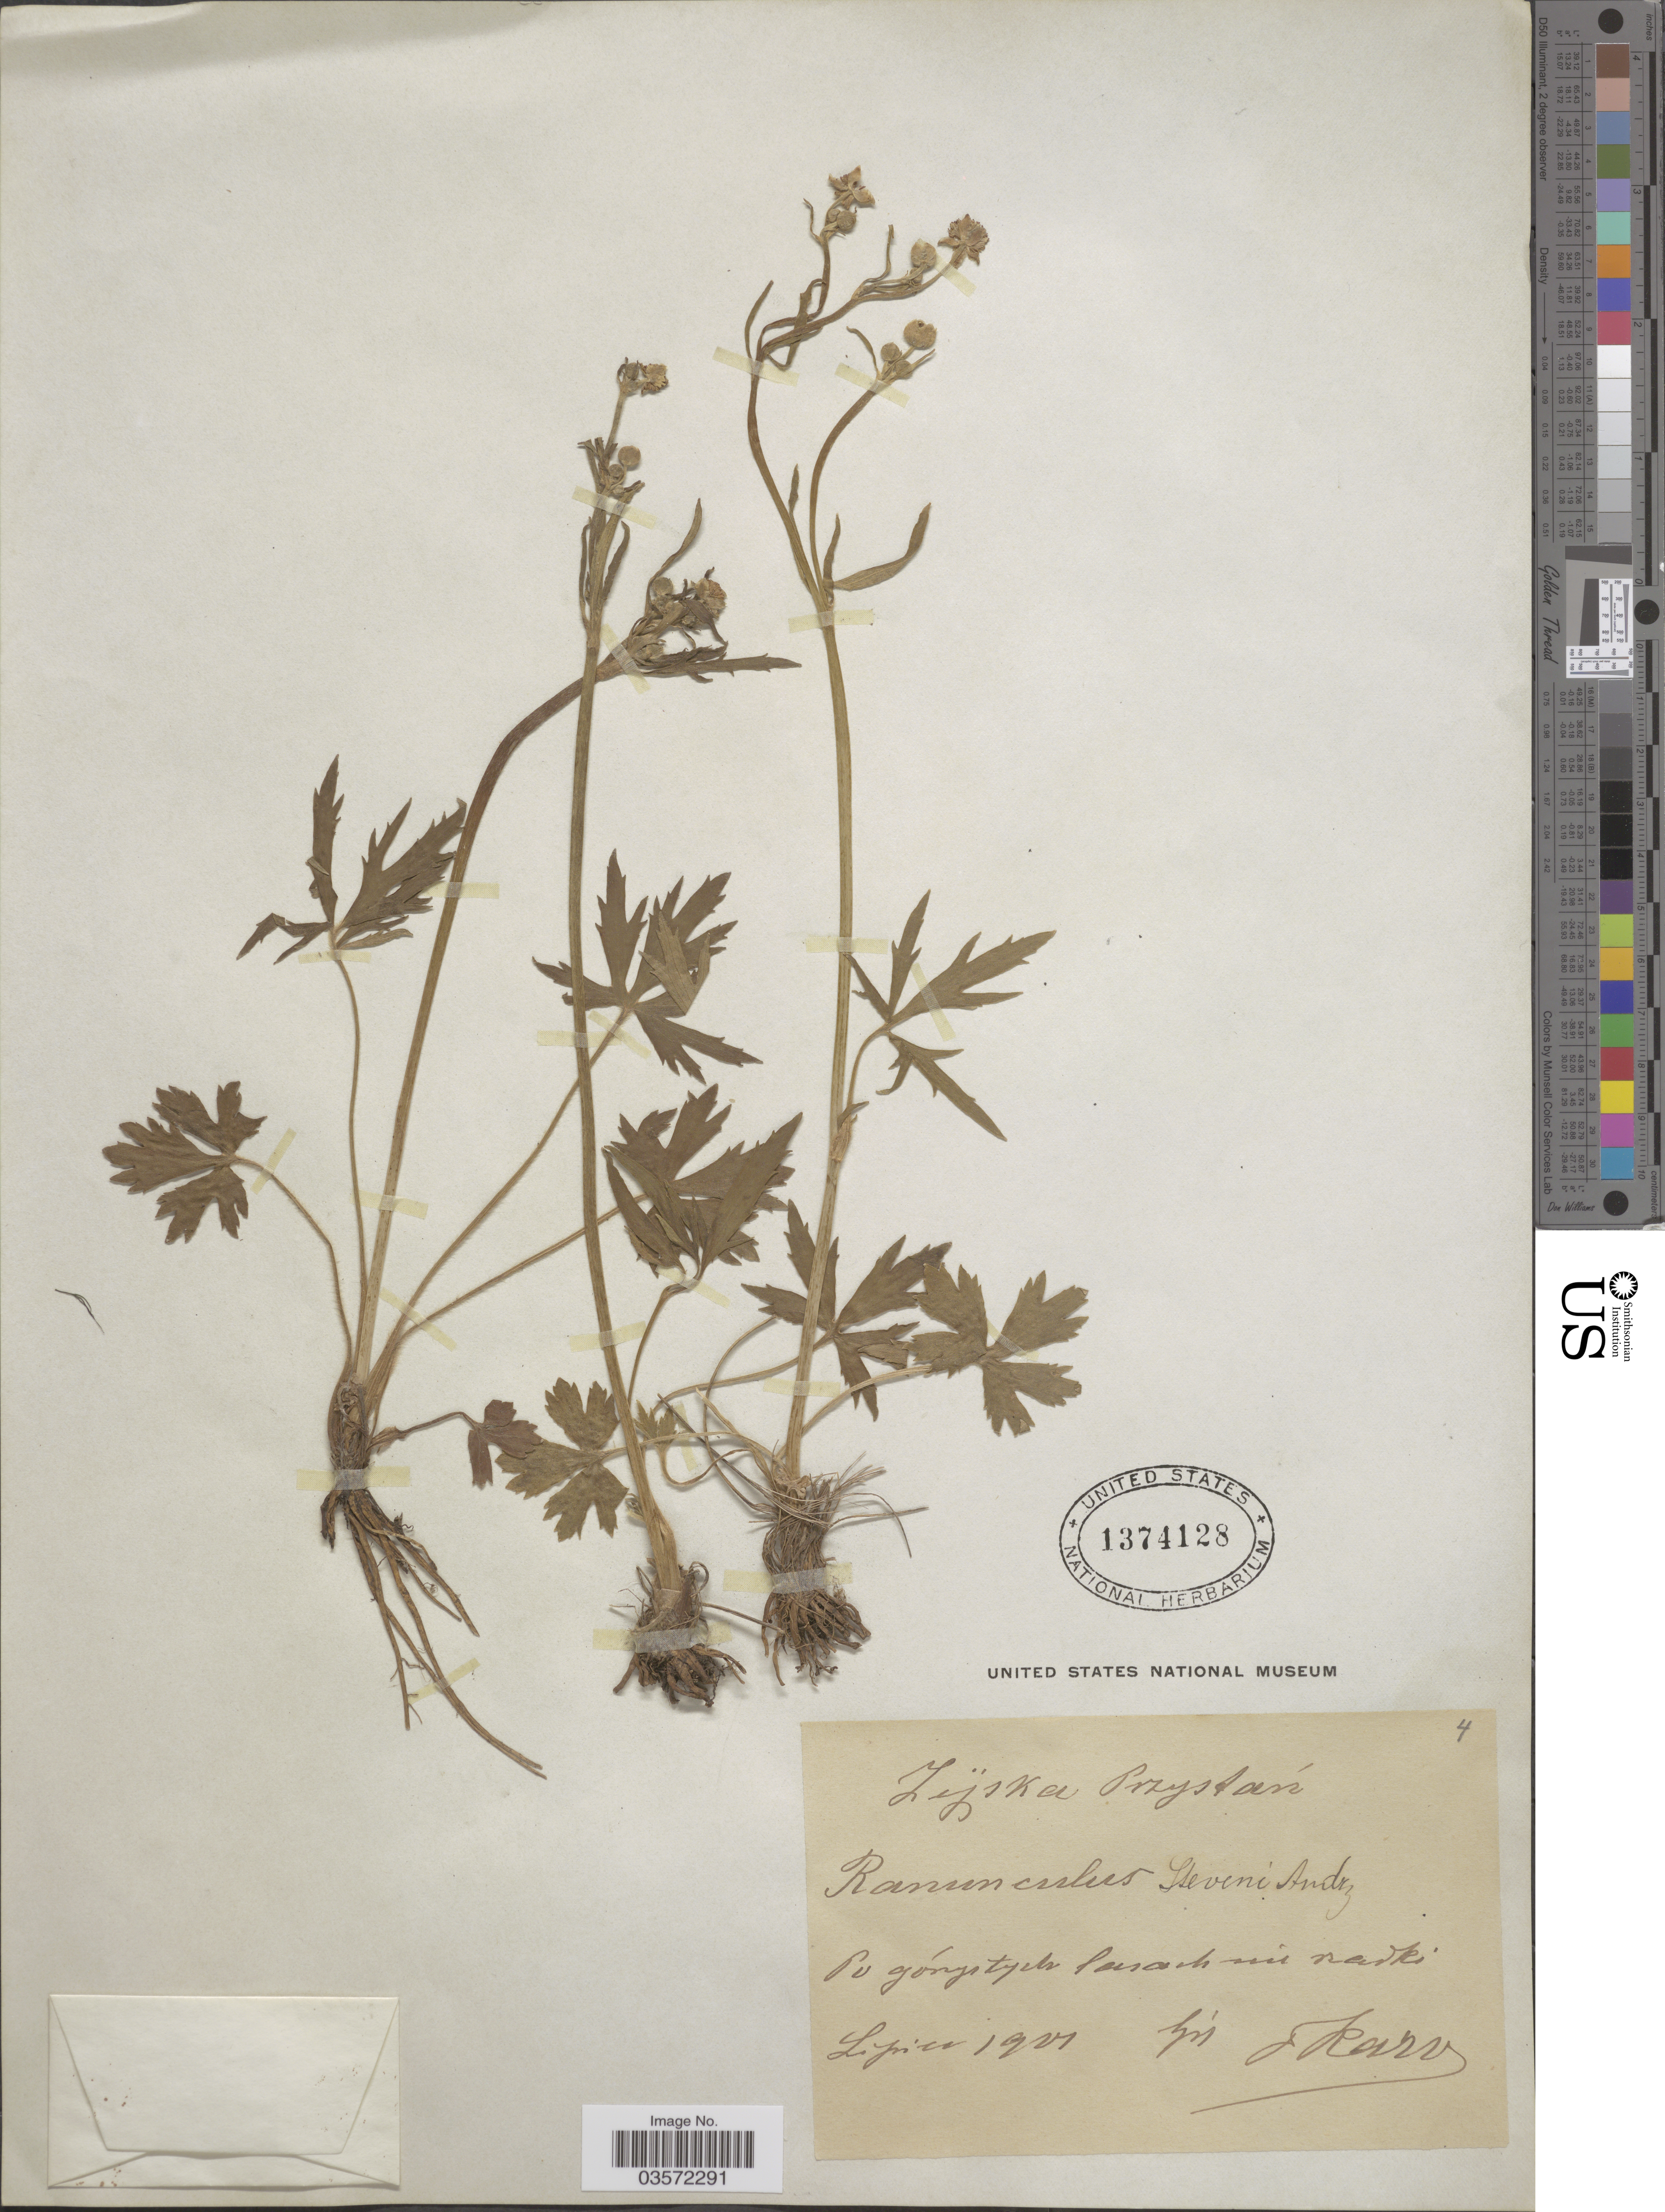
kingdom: Plantae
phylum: Tracheophyta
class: Magnoliopsida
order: Ranunculales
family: Ranunculaceae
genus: Ranunculus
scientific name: Ranunculus steveni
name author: Andrz. ex Besser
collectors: F. Karo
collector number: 4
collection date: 1901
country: Poland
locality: Zijska Przystan. Pu gongstuds smach im nadki Lipica. [interpreted]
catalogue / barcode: US 1374128